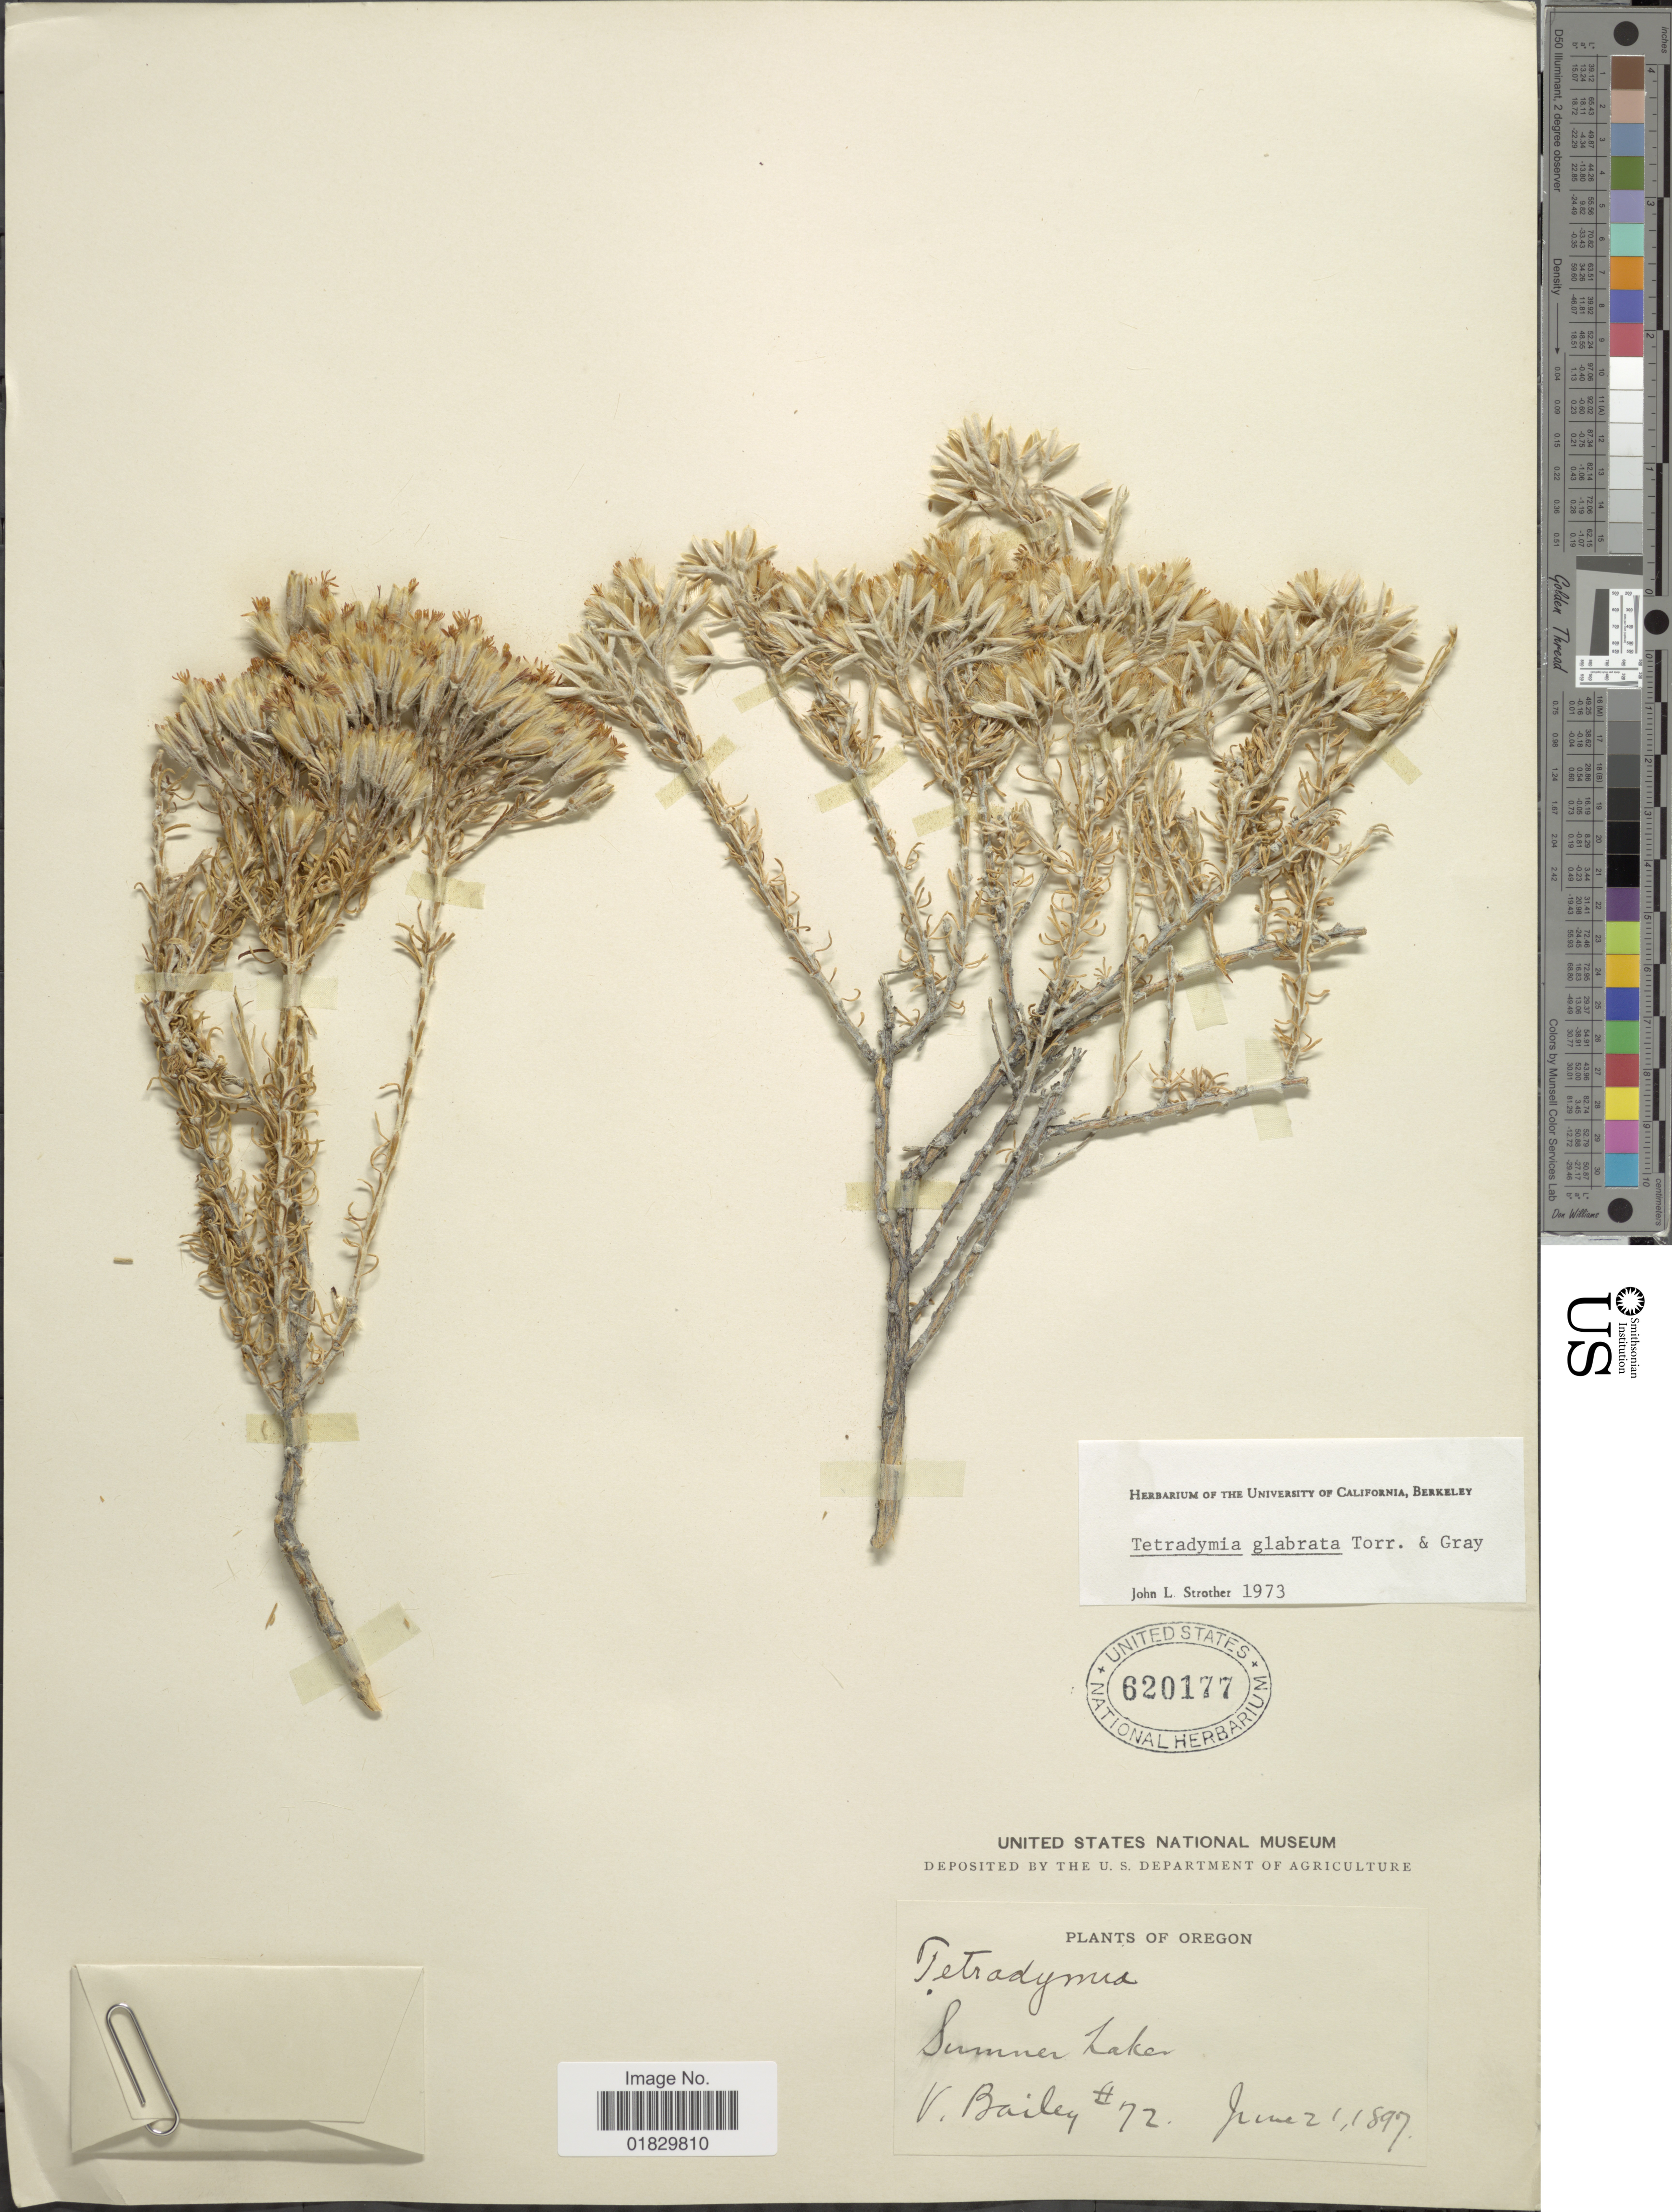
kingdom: Plantae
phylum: Tracheophyta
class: Magnoliopsida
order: Asterales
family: Asteraceae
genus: Tetradymia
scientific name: Tetradymia glabrata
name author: Torr. & A. Gray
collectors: V. L. Bailey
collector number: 72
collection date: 1897-06-21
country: United States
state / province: Oregon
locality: Summer Lake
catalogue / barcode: US 620177